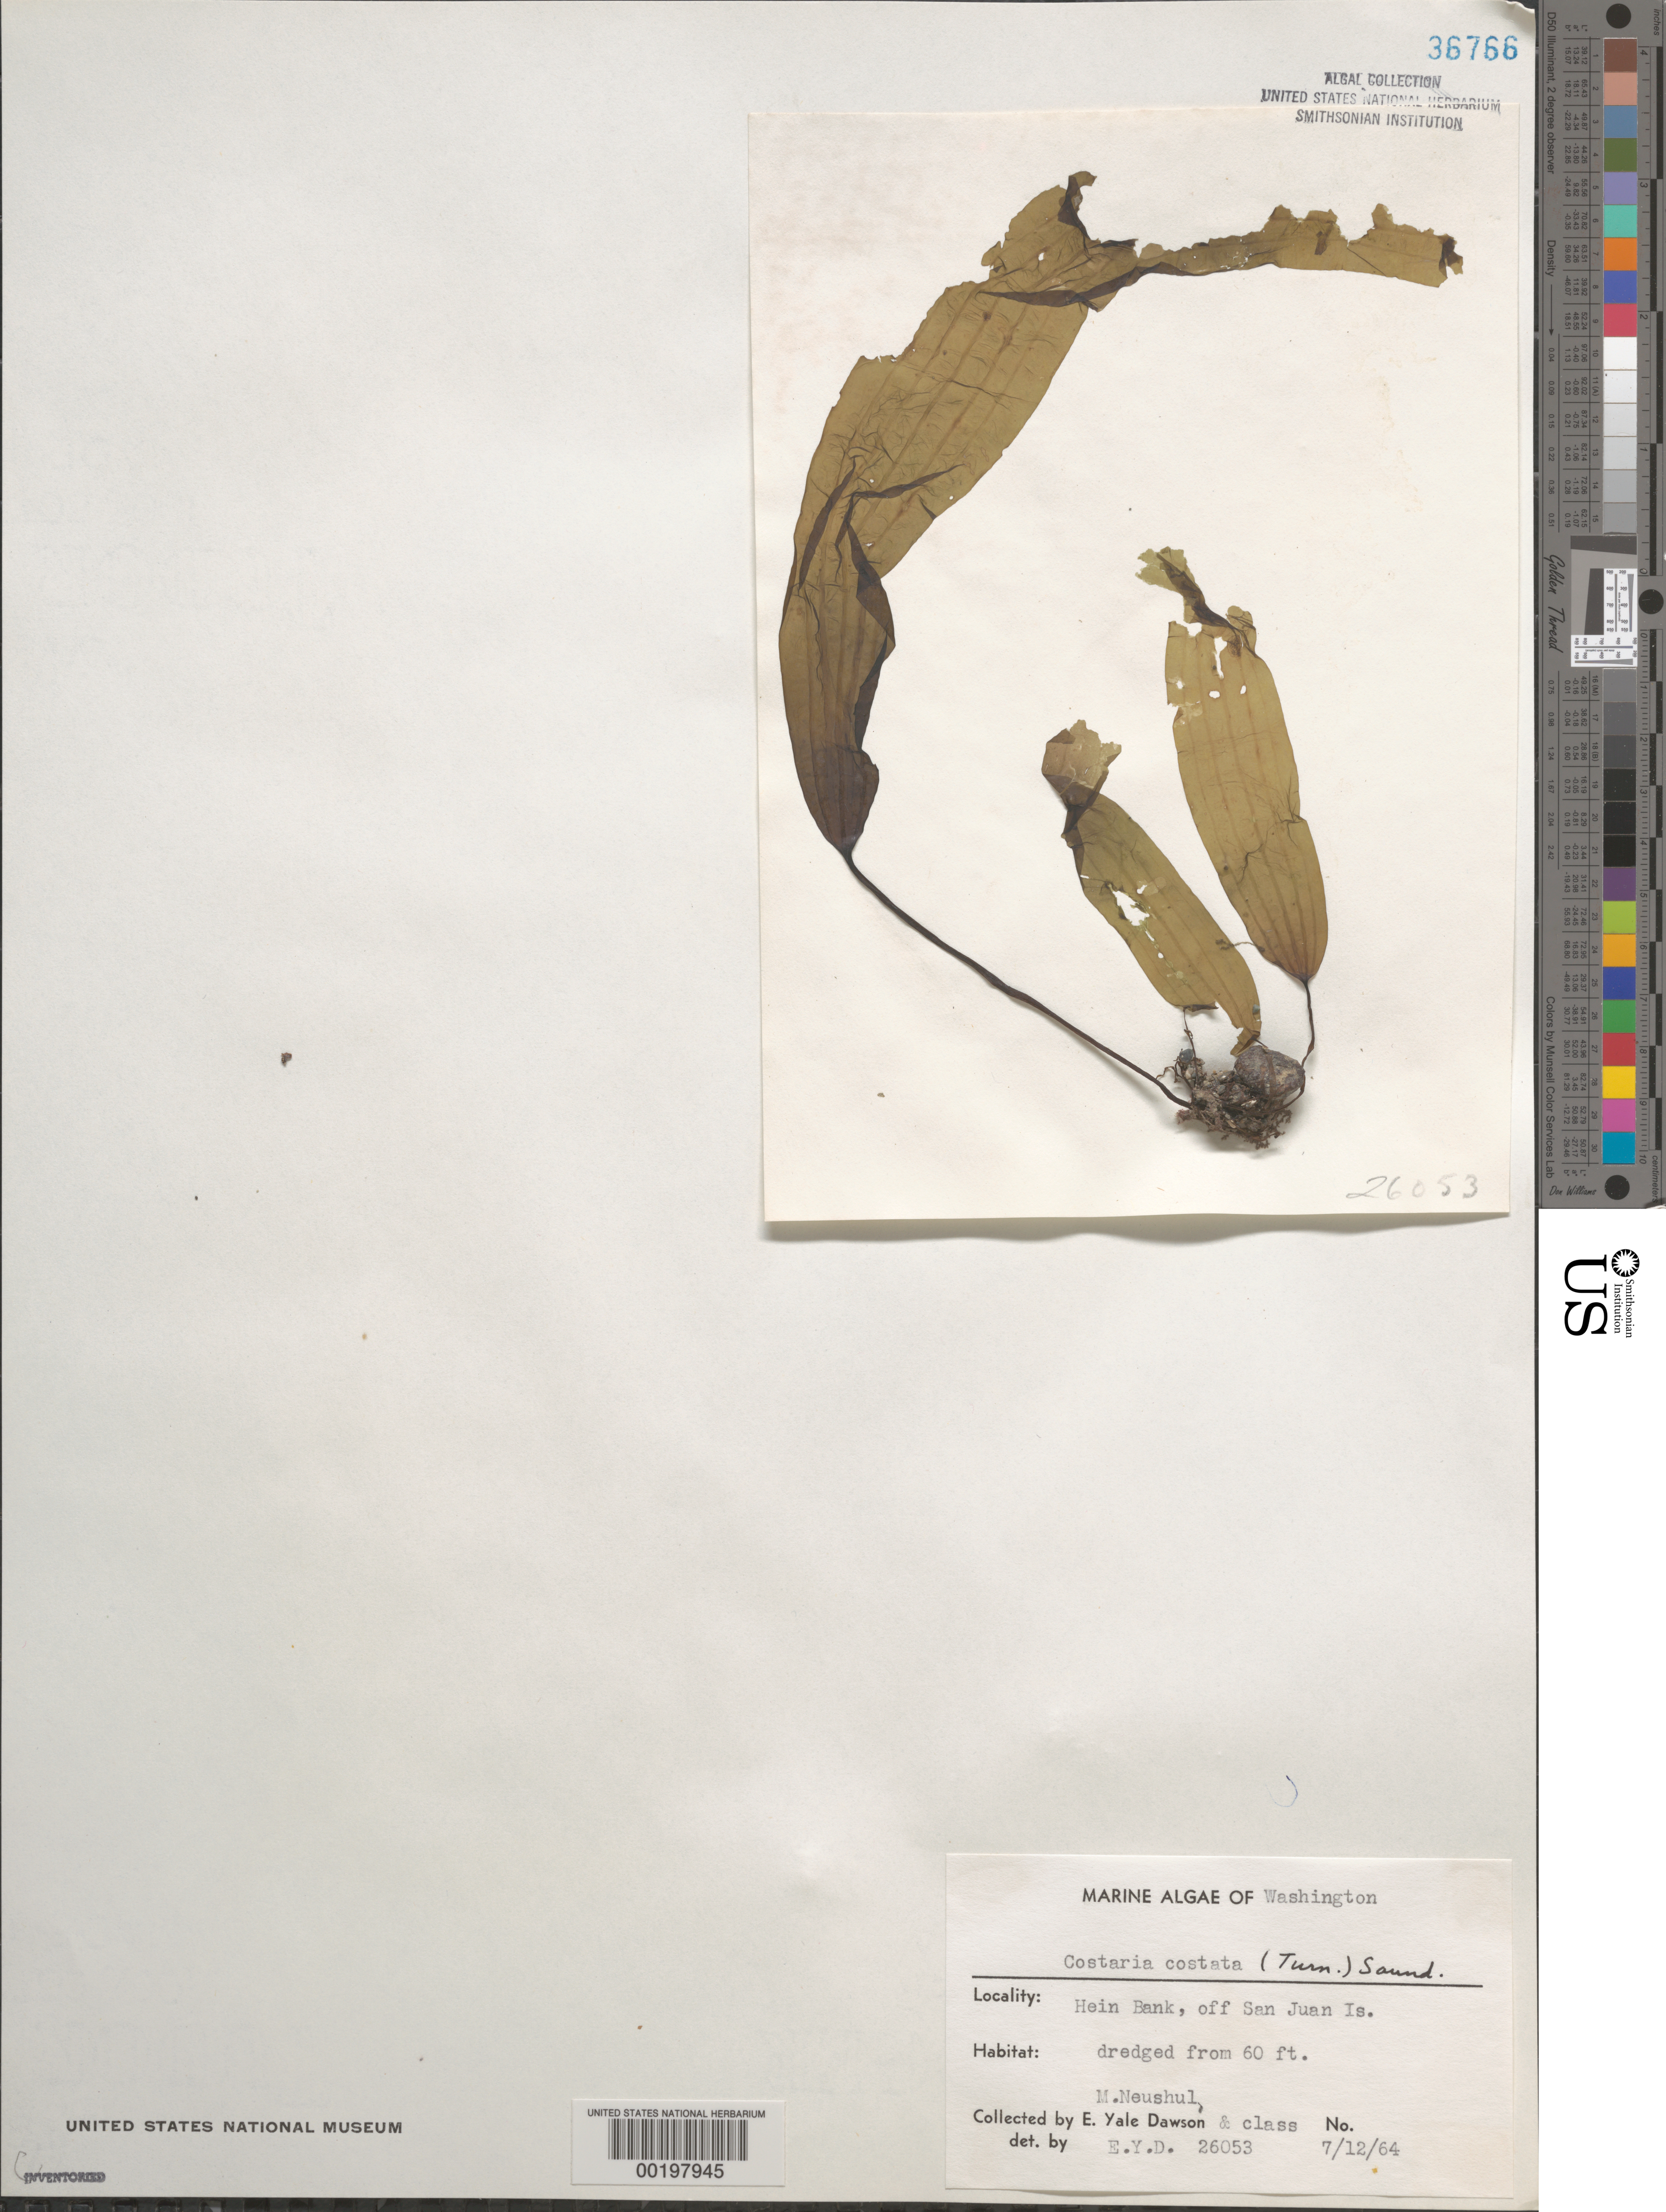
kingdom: Chromista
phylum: Ochrophyta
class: Phaeophyceae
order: Laminariales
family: Costariaceae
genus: Costaria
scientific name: Costaria costata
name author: (C. Agardh) D.A. Saunders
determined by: Dawson, E. Y.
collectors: E. Y. Dawson & M. Neushul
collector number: EYD 26053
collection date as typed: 12 Jul 1963 or 12 Jul 1964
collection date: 1963-07-12 or 1964-07-12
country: United States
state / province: Washington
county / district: San Juan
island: San Juan Island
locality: Hein Bank off San Juan Island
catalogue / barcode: US 36766